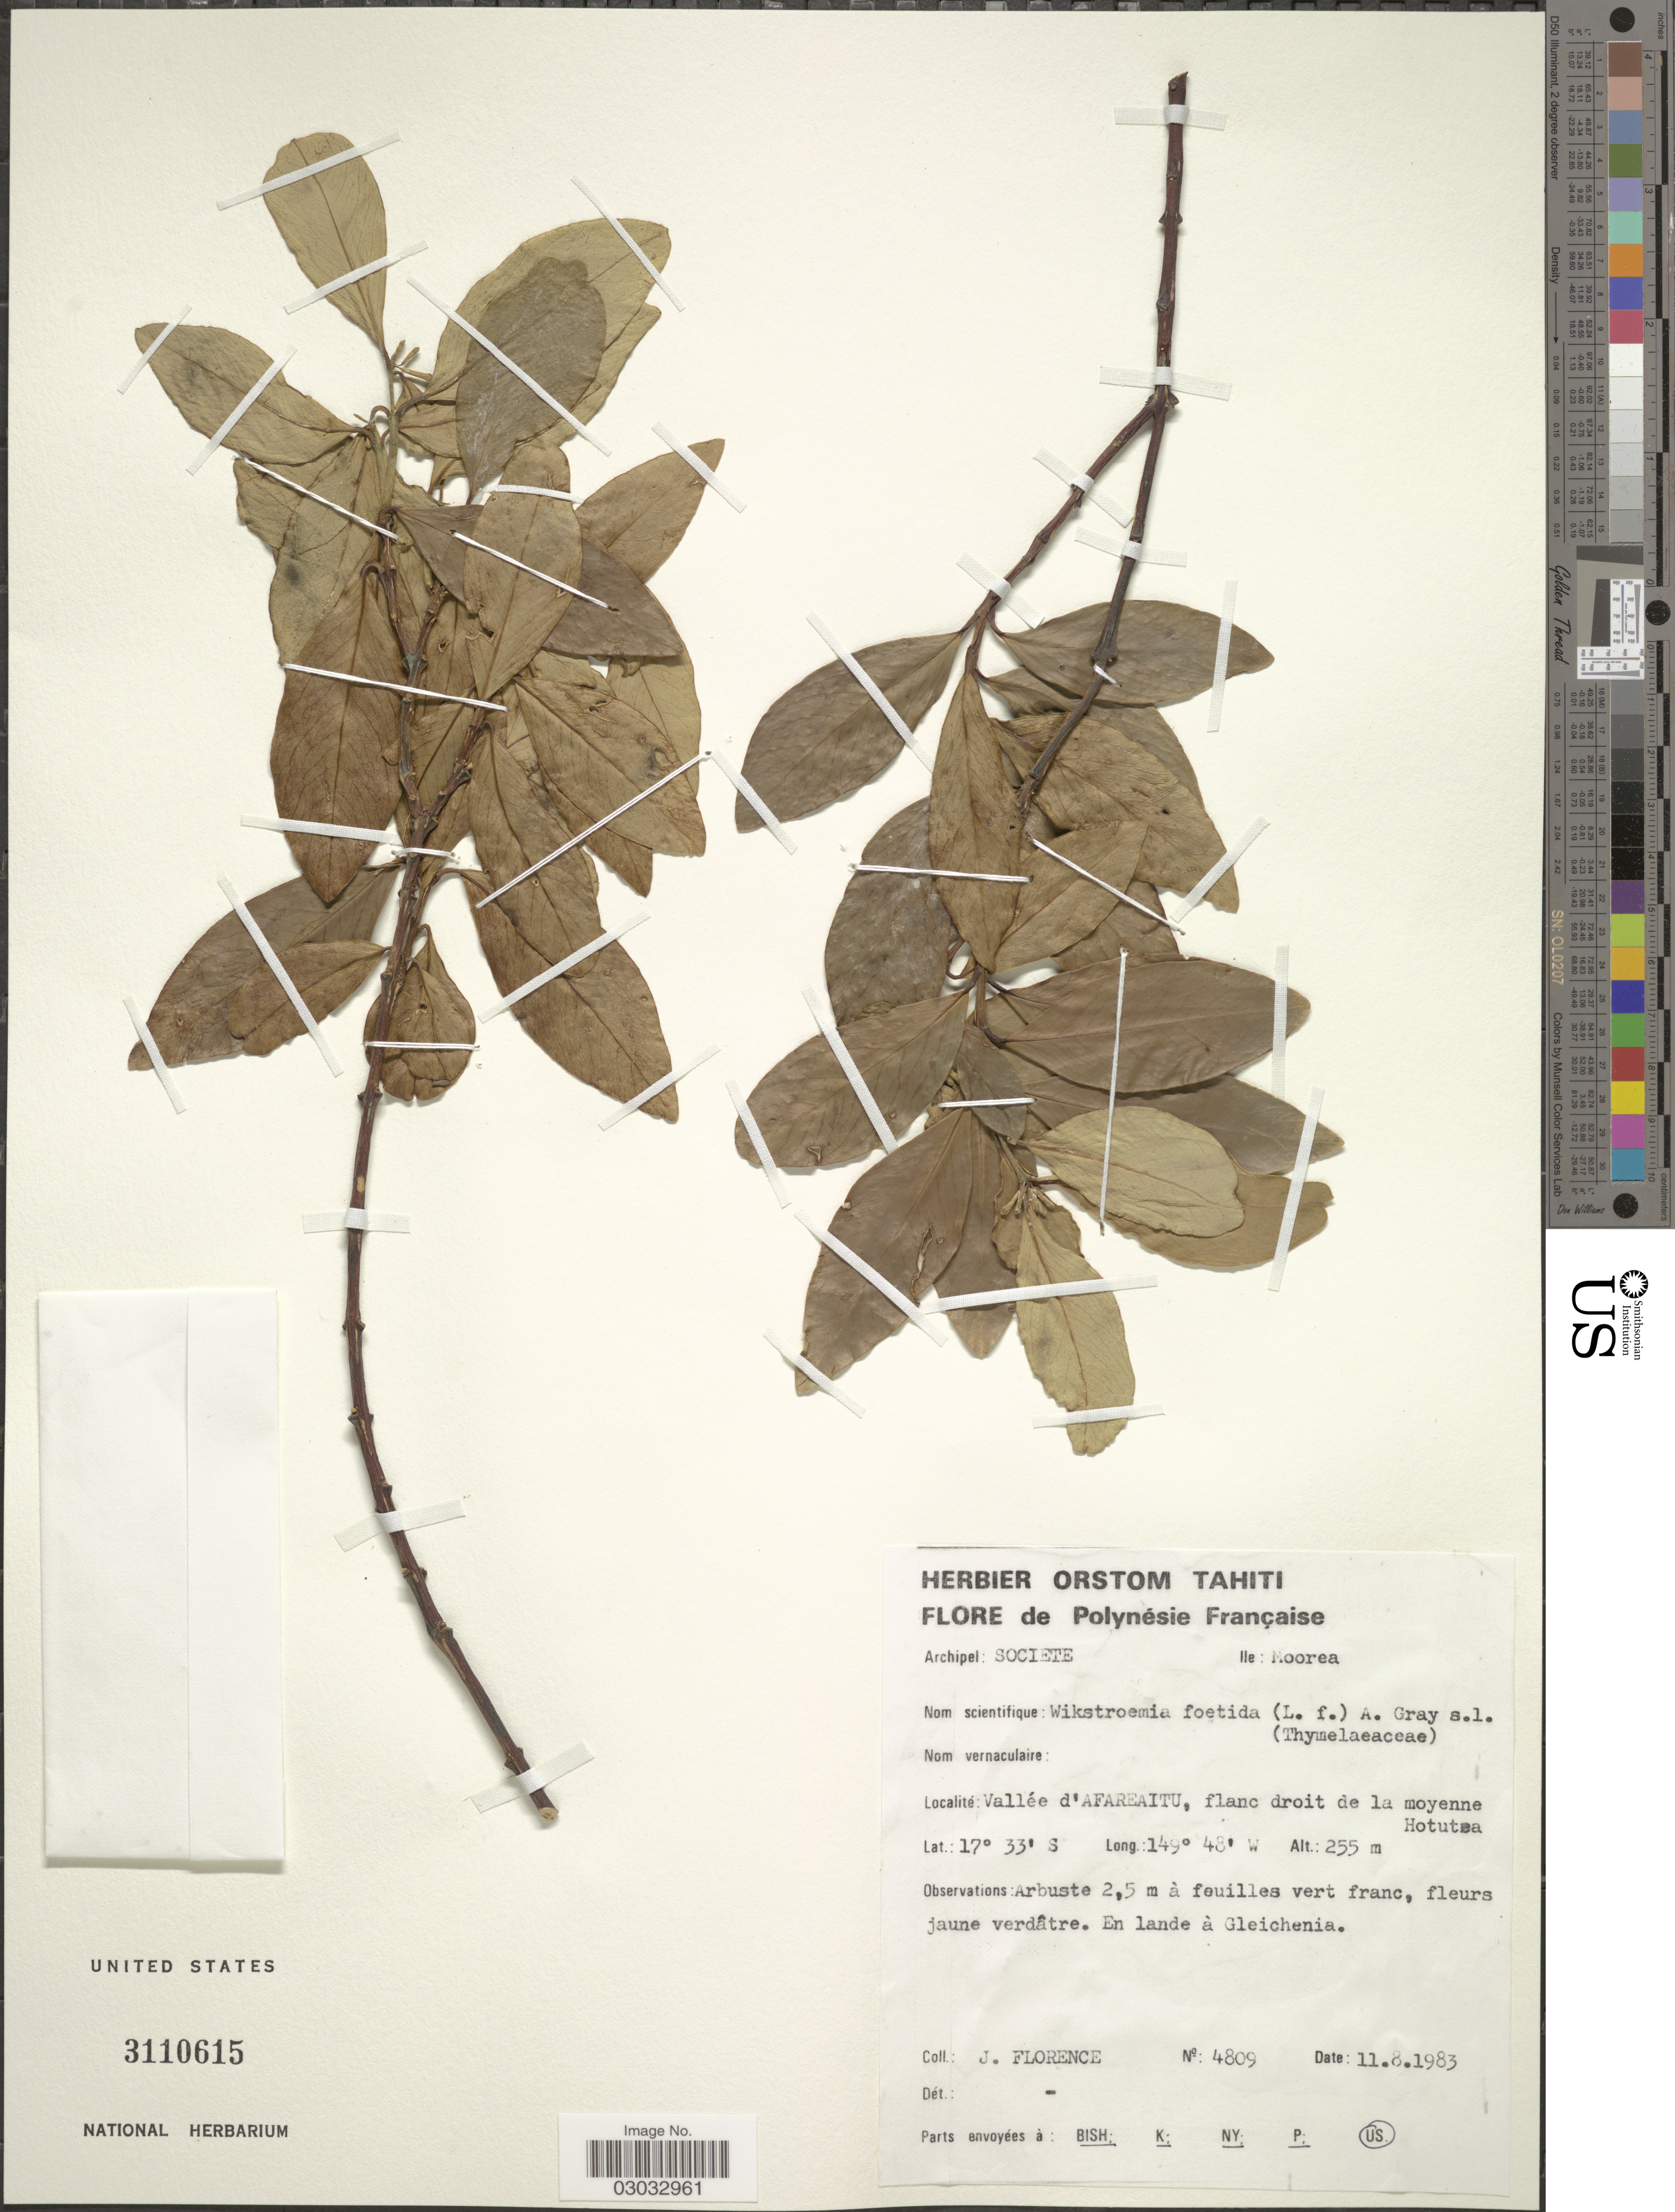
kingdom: Plantae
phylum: Tracheophyta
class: Magnoliopsida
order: Malvales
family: Thymelaeaceae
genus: Wikstroemia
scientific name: Wikstroemia coriacea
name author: Seem.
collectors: J. Florence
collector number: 4809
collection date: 1983-08-11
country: French Polynesia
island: Moorea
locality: Archipel: Societe, Ile: Moorea, Vallée d'Afareaitu, flanc droit de la moyenne Hotutea.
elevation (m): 255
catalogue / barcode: US 3110615